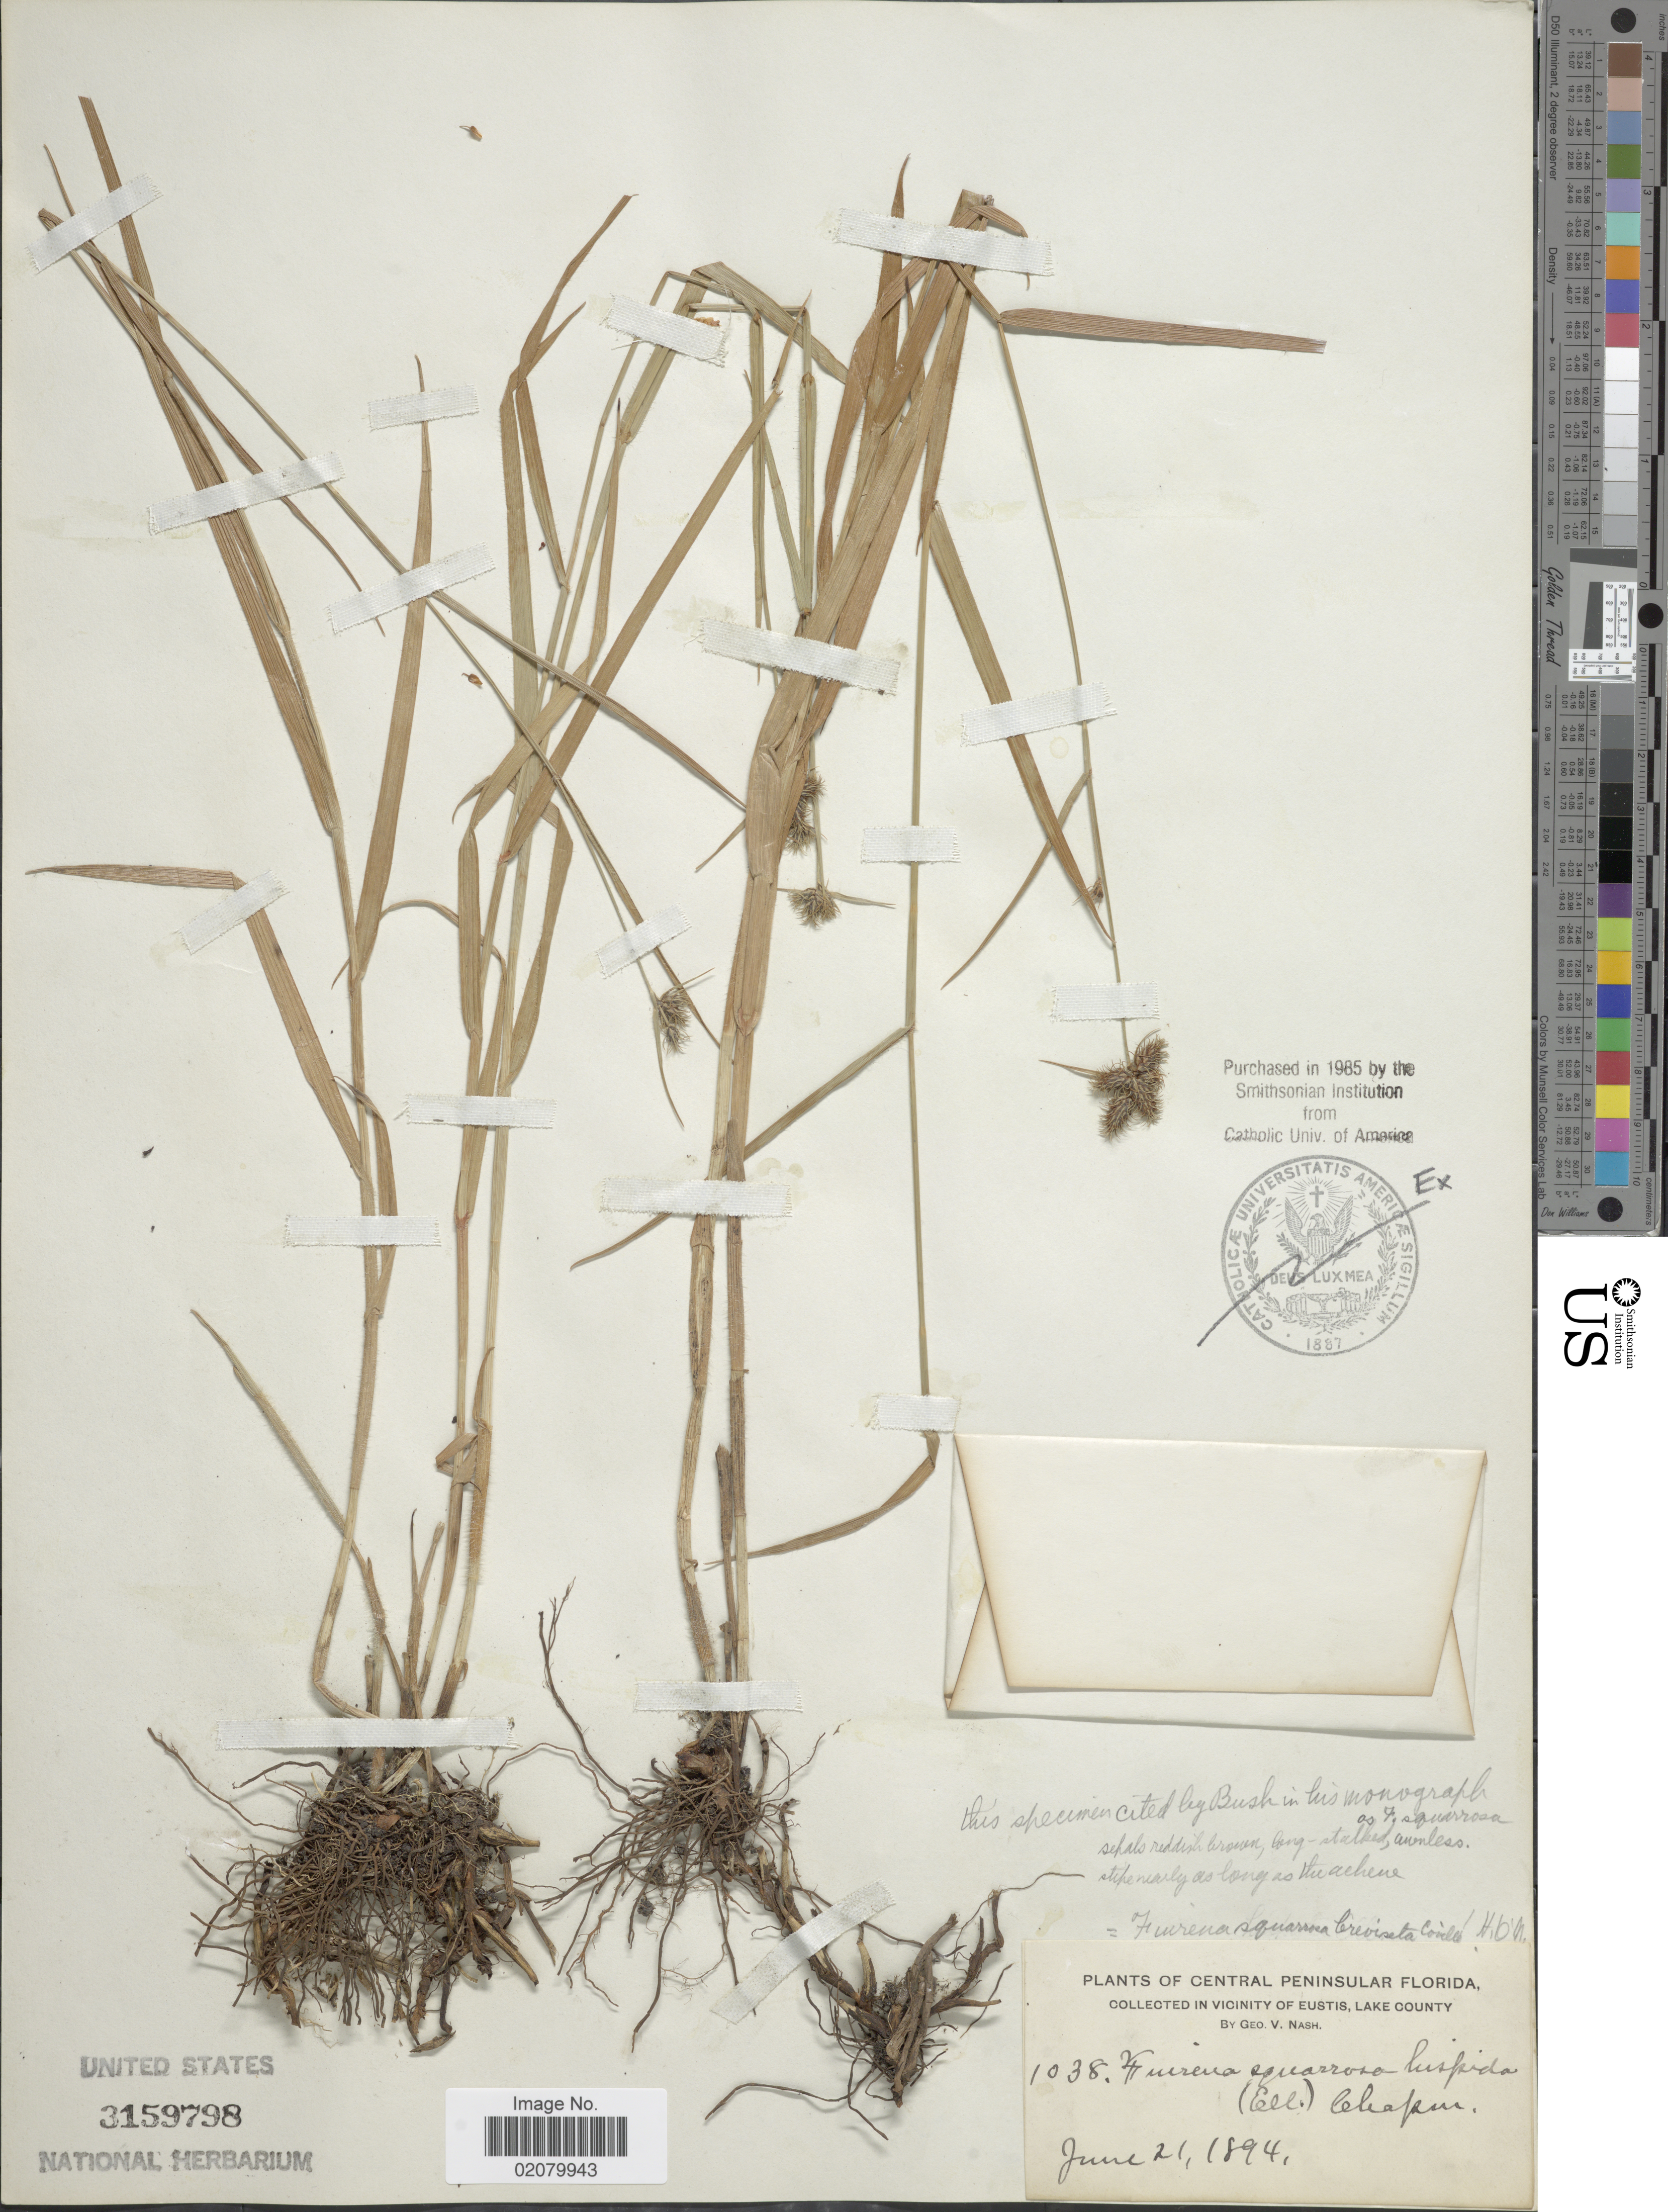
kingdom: Plantae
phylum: Tracheophyta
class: Liliopsida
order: Poales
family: Cyperaceae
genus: Fuirena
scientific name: Fuirena squarrosa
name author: Michx.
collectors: G. V. Nash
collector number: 1038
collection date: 1894-06-21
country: United States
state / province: Florida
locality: Central Peninsular Florida, Vicinity of Eustis, Lake County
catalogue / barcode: US 3159798